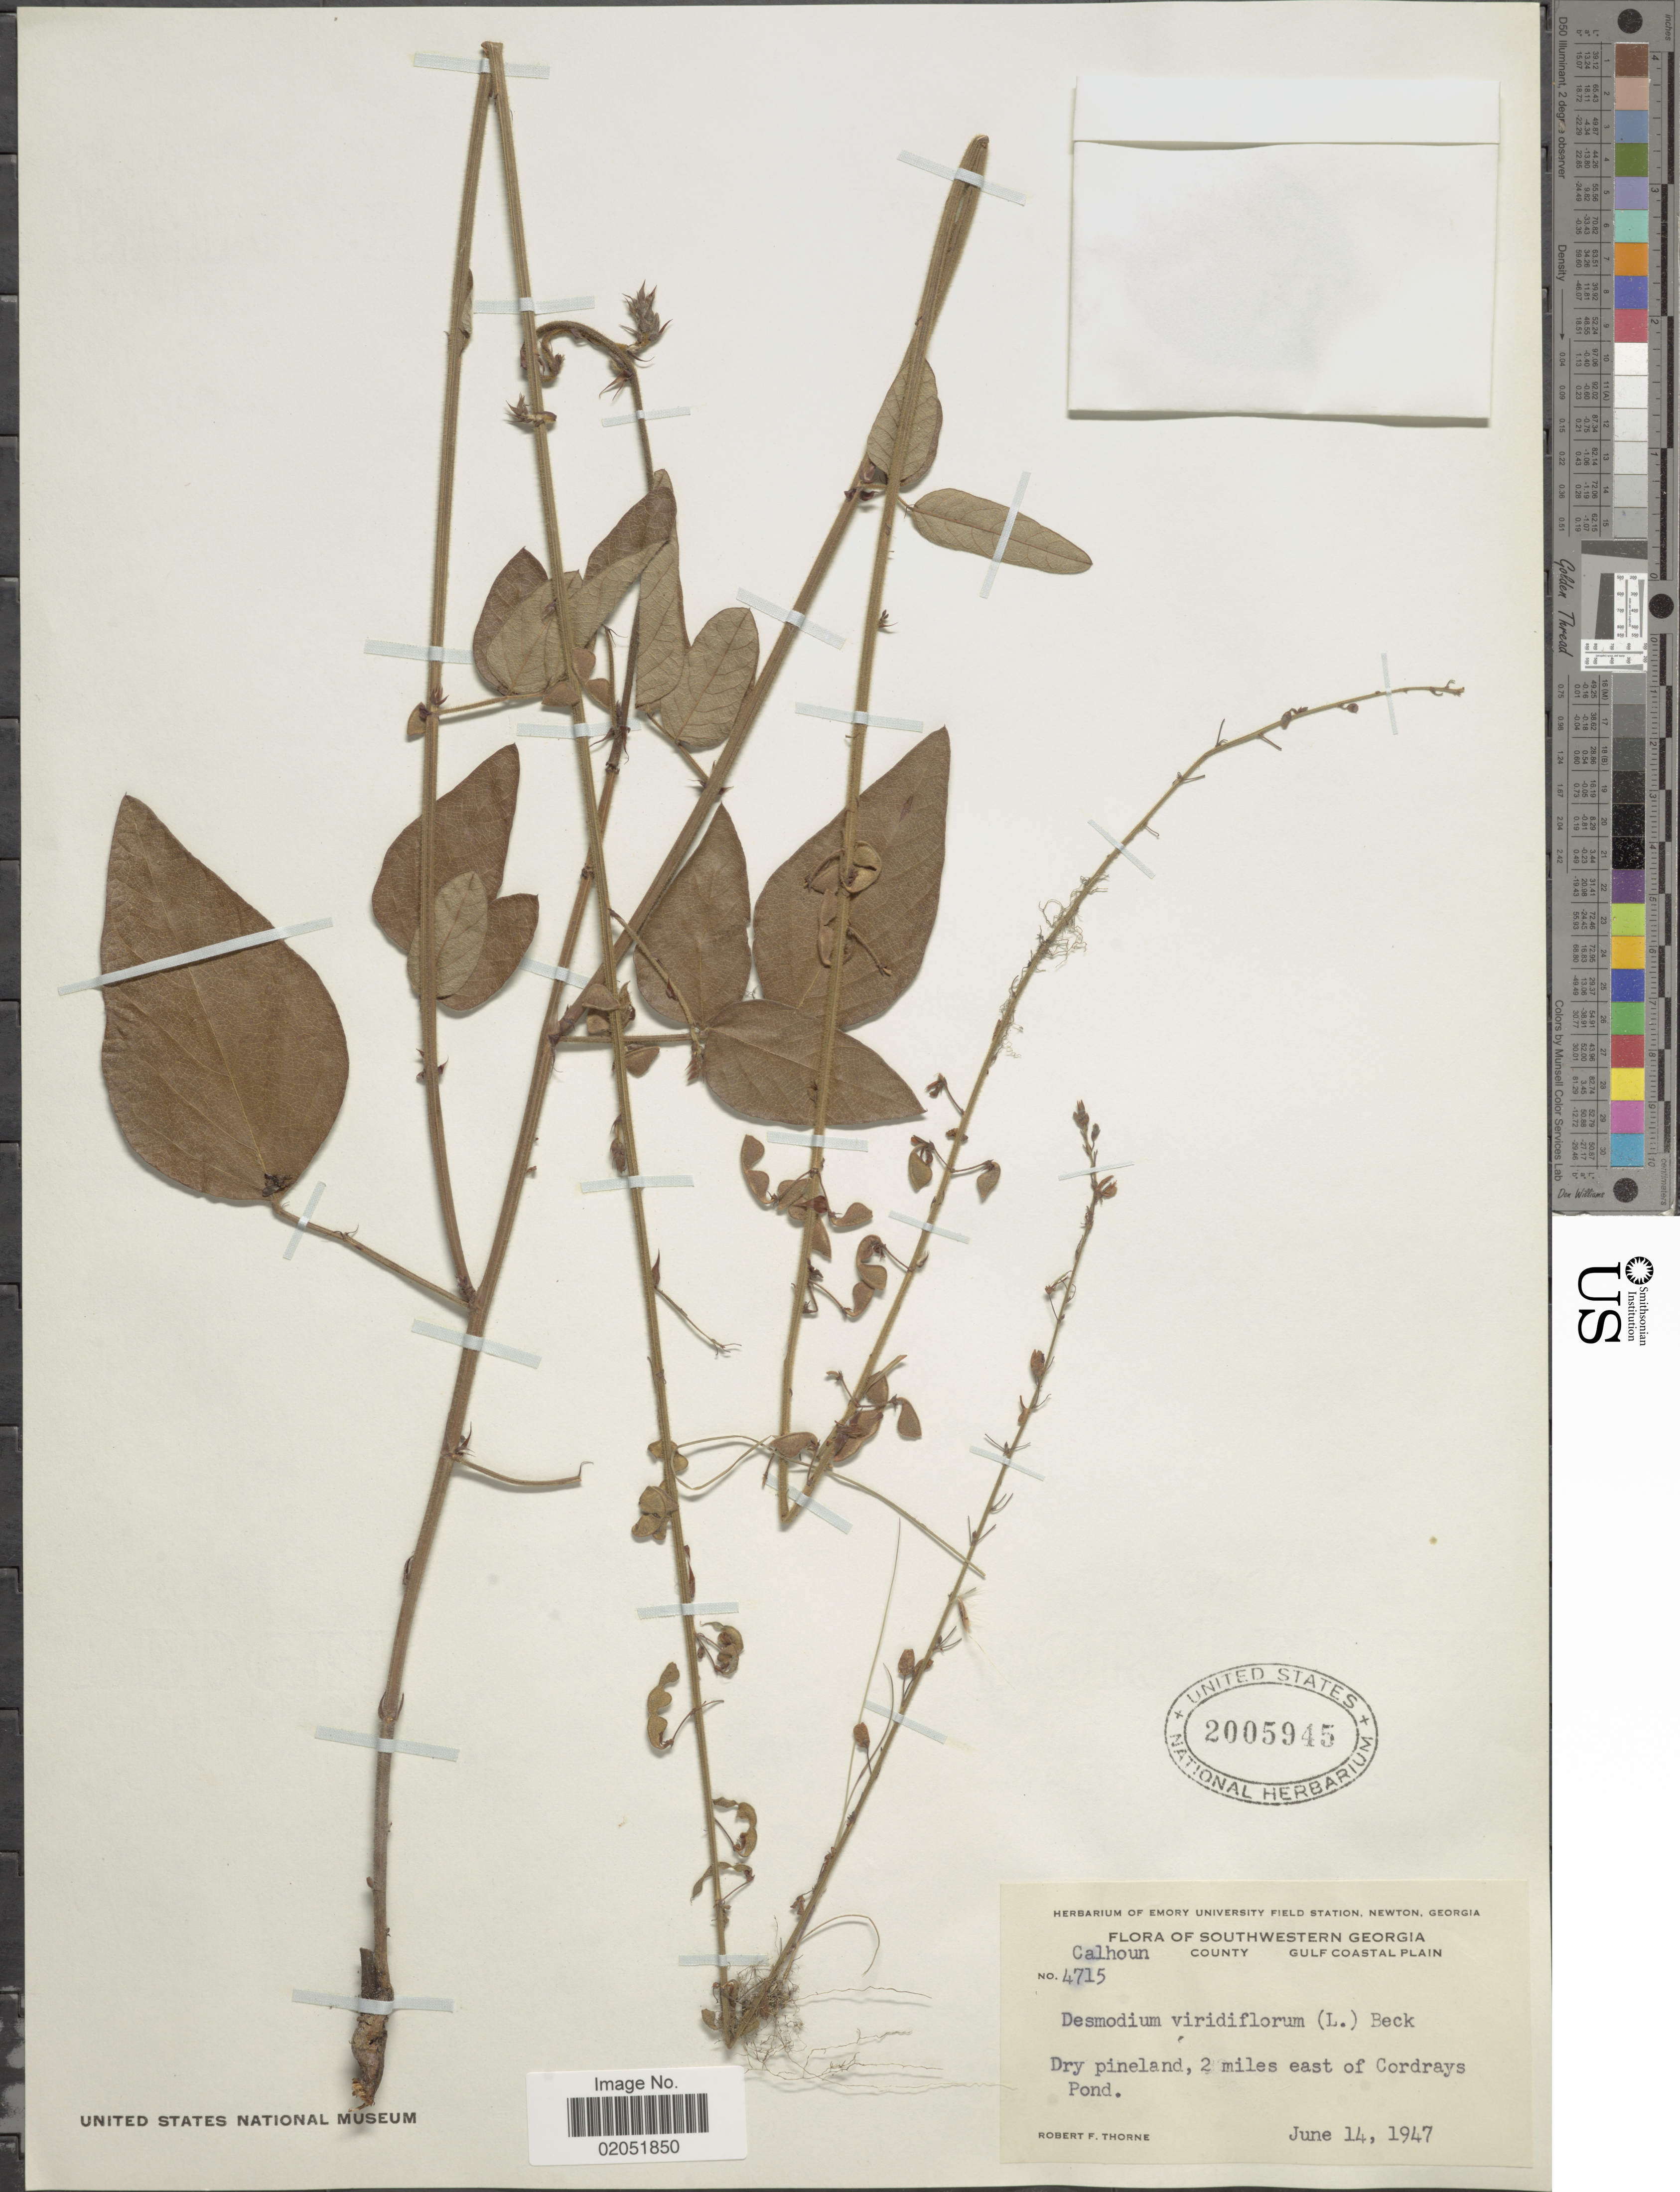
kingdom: Plantae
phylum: Tracheophyta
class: Magnoliopsida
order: Fabales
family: Fabaceae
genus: Desmodium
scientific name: Desmodium viridiflorum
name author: (L.) DC.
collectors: R. F. Thorne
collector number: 4715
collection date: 1947-06-14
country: United States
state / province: Georgia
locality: Southwestern Georgia. Calhoun County, Gulf Coastal Plain. Dry pineland, 2 miles east of Cordrays. Pond.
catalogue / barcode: US 2005945